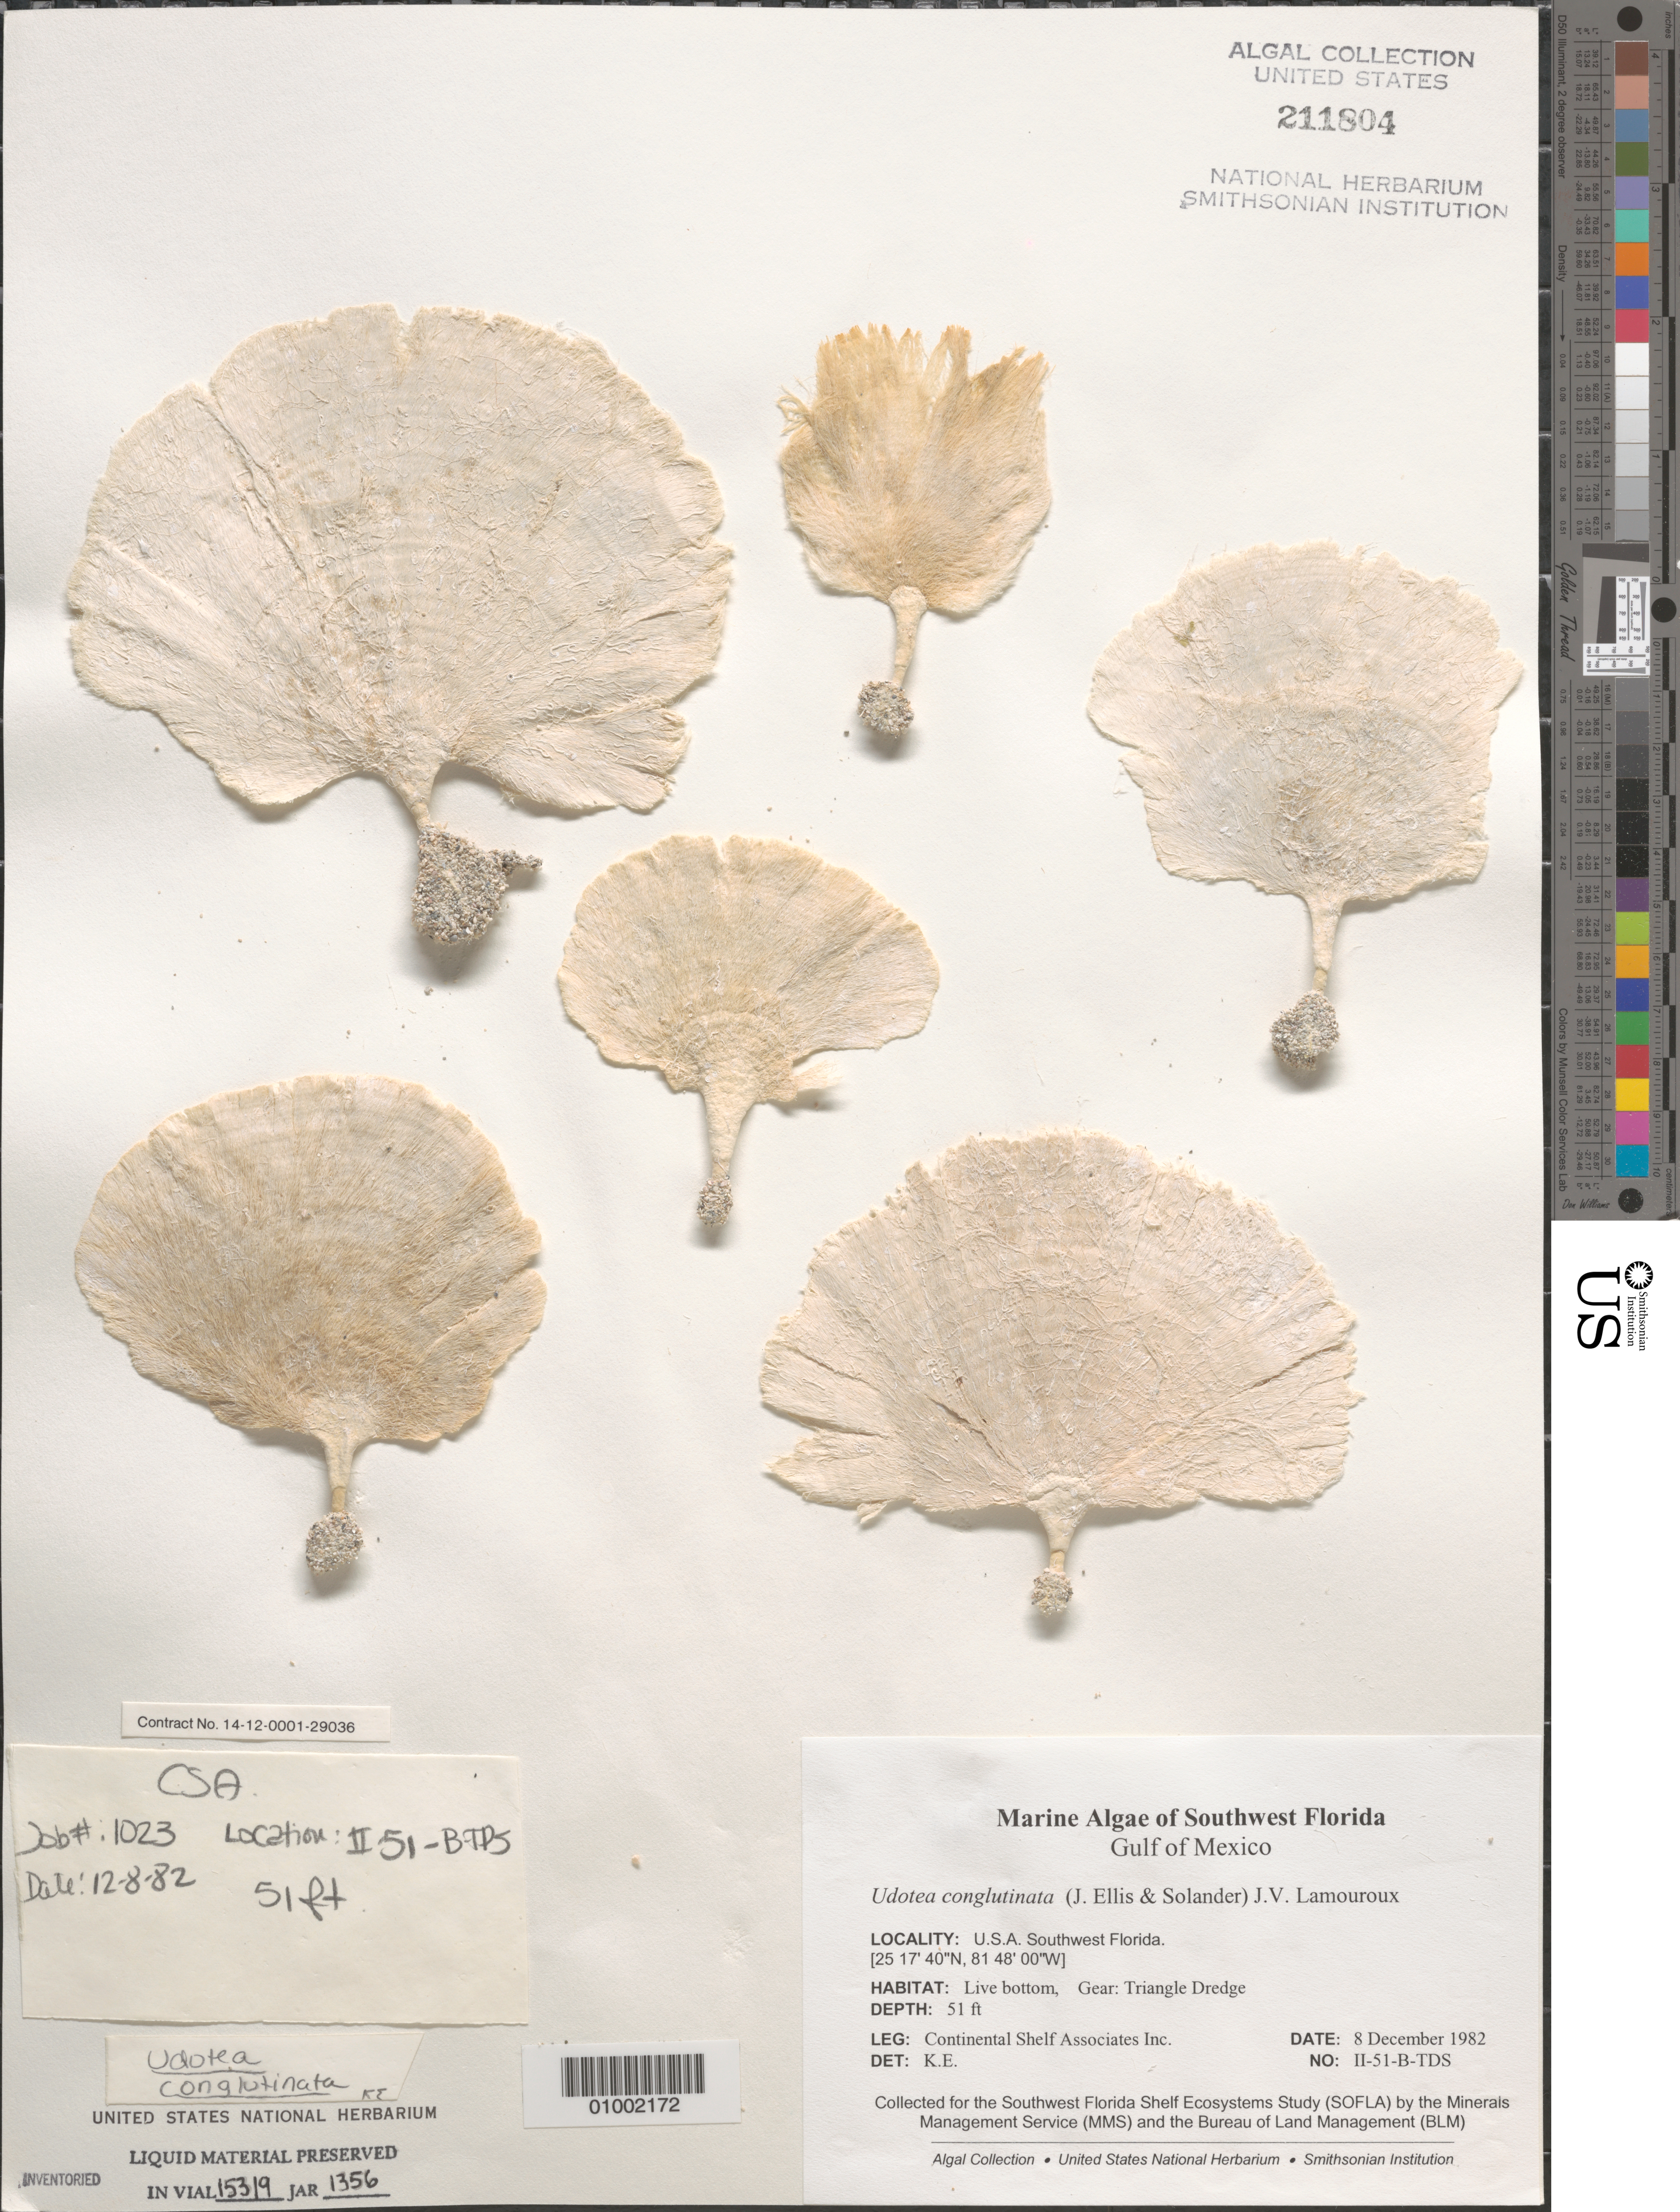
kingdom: Plantae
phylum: Chlorophyta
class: Ulvophyceae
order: Bryopsidales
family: Udoteaceae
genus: Udotea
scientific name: Udotea conglutinata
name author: (Ellis & Sol.) J.V.Lamouroux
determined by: E., K.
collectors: Continental Shelf Associates Inc.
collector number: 1023-II-51-B-TDS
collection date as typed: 08 Dec 1982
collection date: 1982-12-08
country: United States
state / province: Florida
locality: Gulf of Mexico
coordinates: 25 17'40"N, 81 48'00"W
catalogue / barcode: US 211804